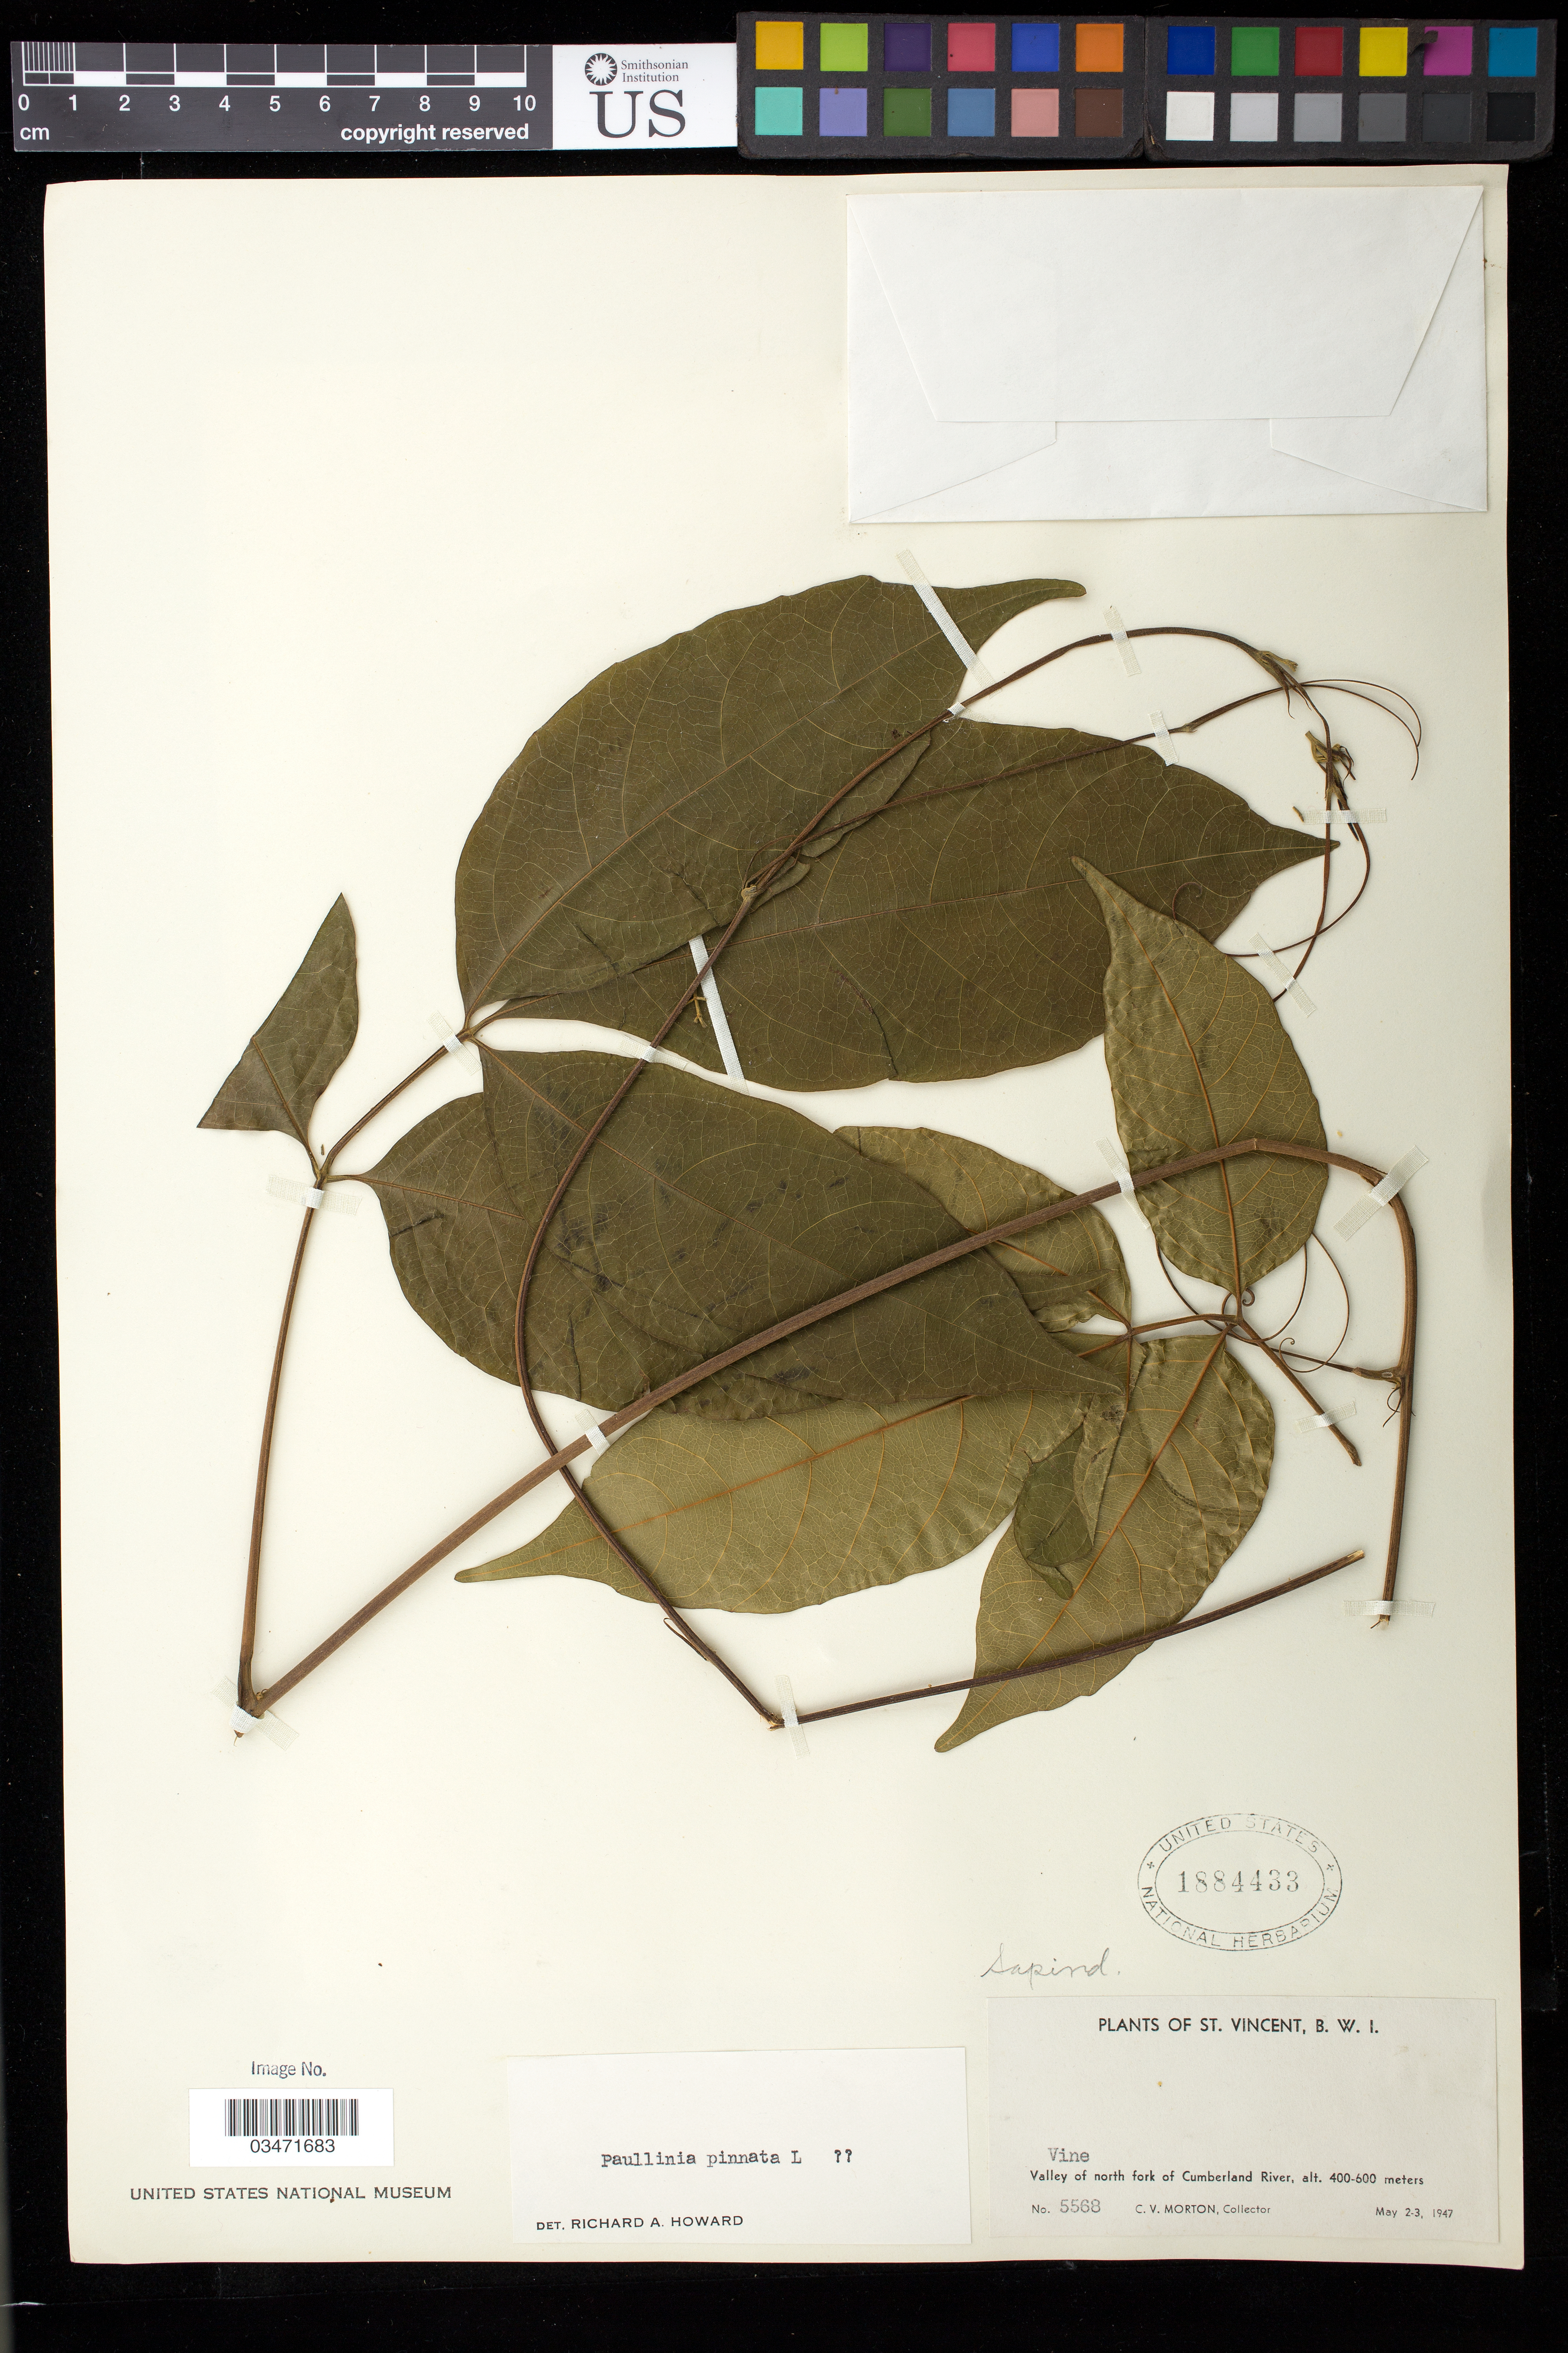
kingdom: Plantae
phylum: Tracheophyta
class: Magnoliopsida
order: Sapindales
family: Sapindaceae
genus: Paullinia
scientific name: Paullinia pinnata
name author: L.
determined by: Howard, R. A.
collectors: C. V. Morton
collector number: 5568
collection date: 1947-05-02/1947-05-03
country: St. Vincent - Grenadines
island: St. Vincent I.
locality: Cumberland River, valley of N fork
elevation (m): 400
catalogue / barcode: US 1884433